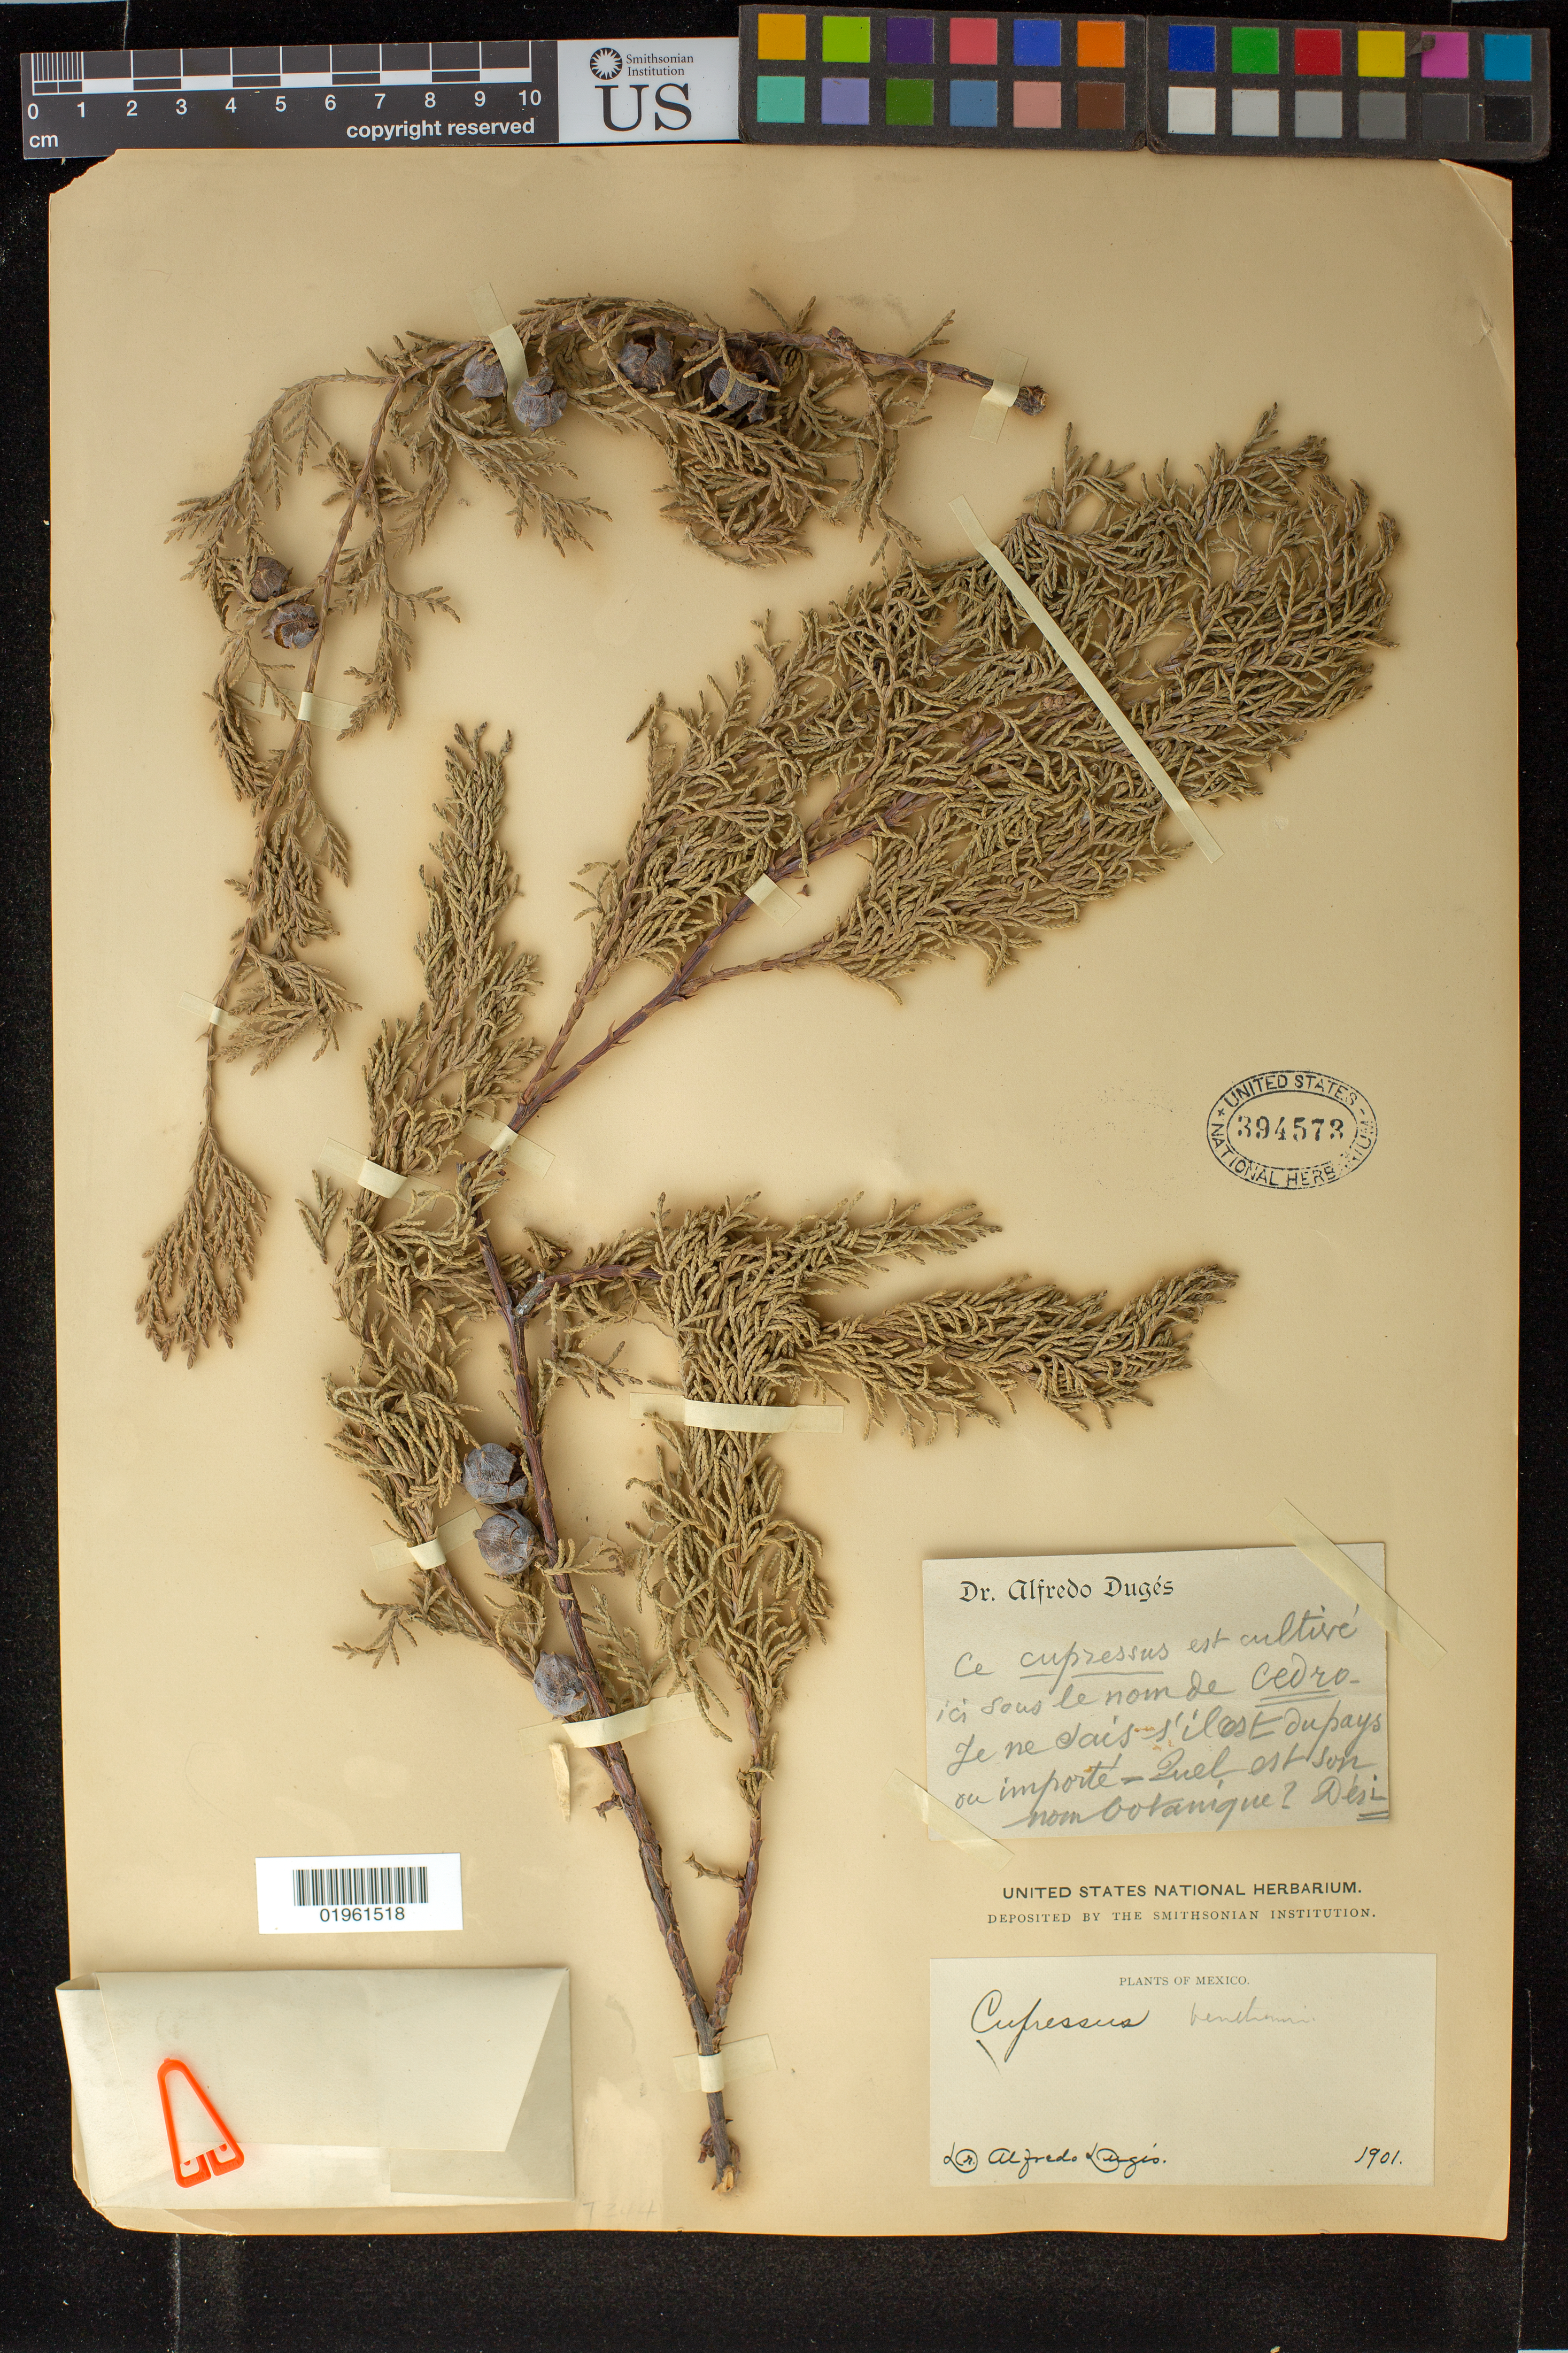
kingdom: Plantae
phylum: Tracheophyta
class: Pinopsida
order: Pinales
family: Cupressaceae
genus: Hesperocyparis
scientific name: Hesperocyparis benthamii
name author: (Endl.) Bartel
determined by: (US) Smithsonian Institution - National Museum of Natural History - Department of Botany (UNITED STATES)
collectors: A. Dugis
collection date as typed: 1901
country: Mexico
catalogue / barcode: US 394573